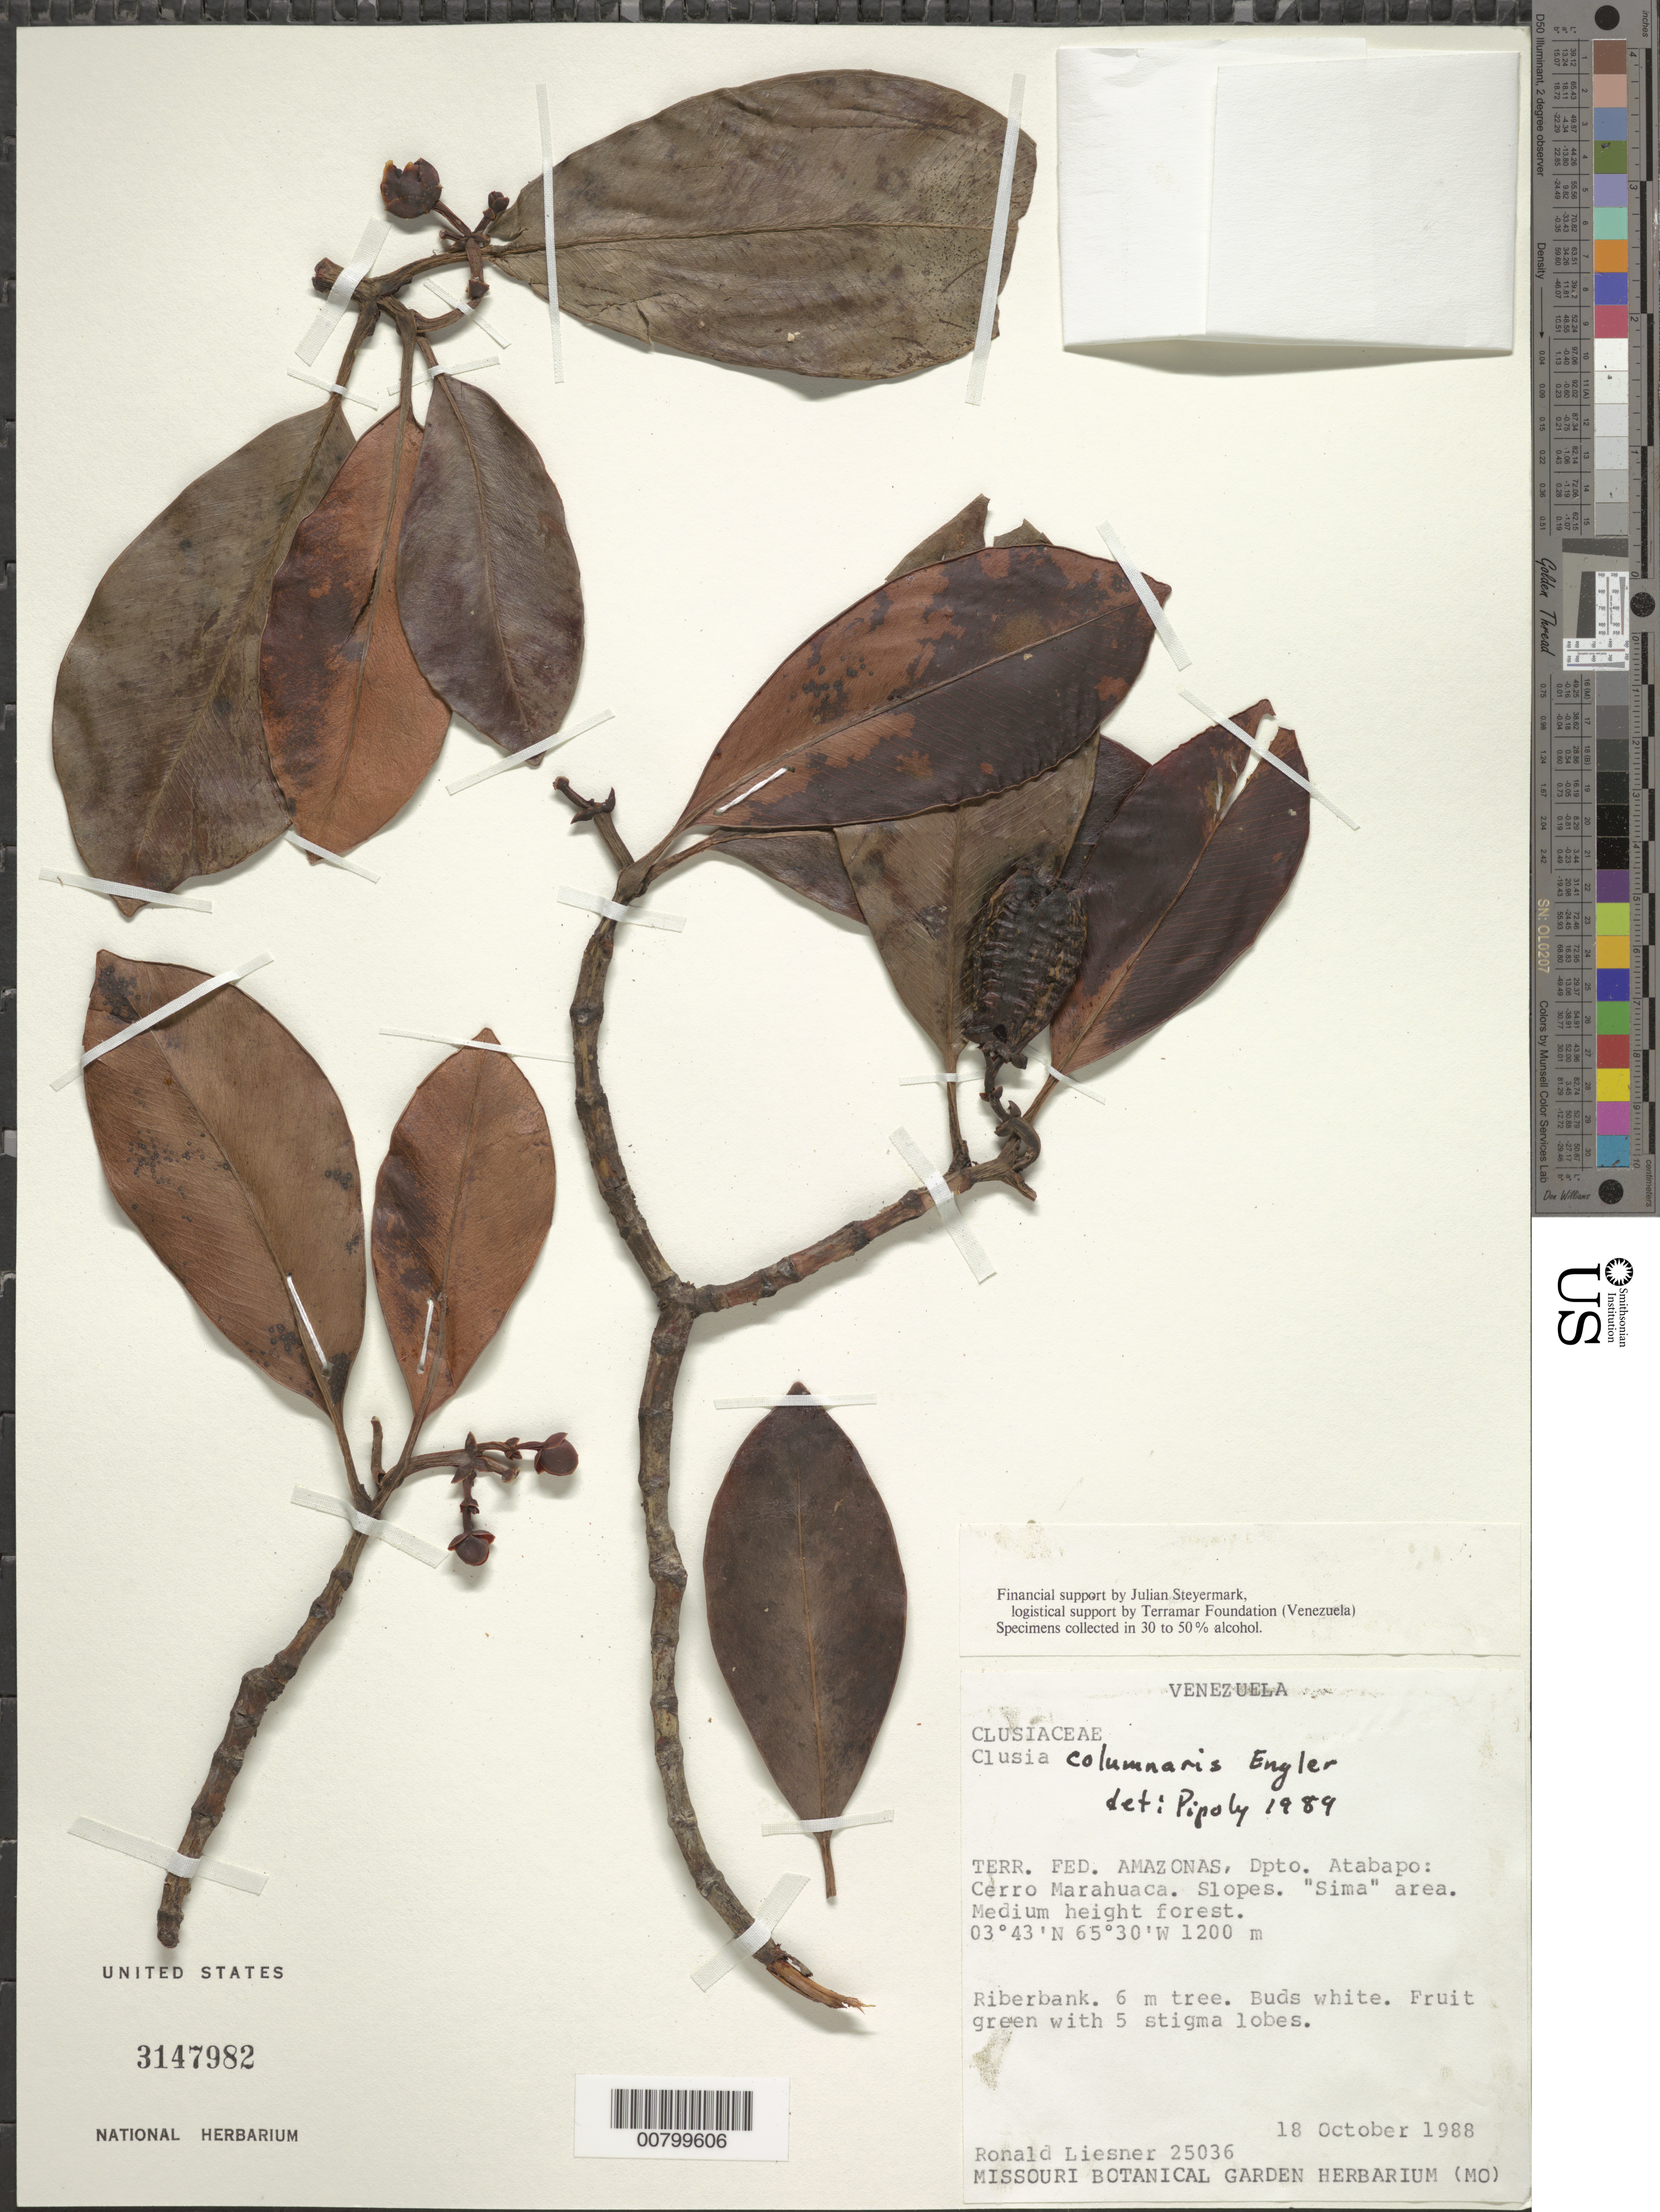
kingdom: Plantae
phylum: Tracheophyta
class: Magnoliopsida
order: Malpighiales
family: Clusiaceae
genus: Clusia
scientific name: Clusia columnaris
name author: Engl.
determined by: Pipoly, J. J., III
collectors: R. L. Liesner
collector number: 25036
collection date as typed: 18-Oct-88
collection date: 1988-10-18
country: Venezuela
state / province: Amazonas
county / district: Atabapo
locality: Cerro Marahuaca, "Sima" area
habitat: Slopes; medium height forest, riverbank.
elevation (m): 1200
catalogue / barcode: US 3147982